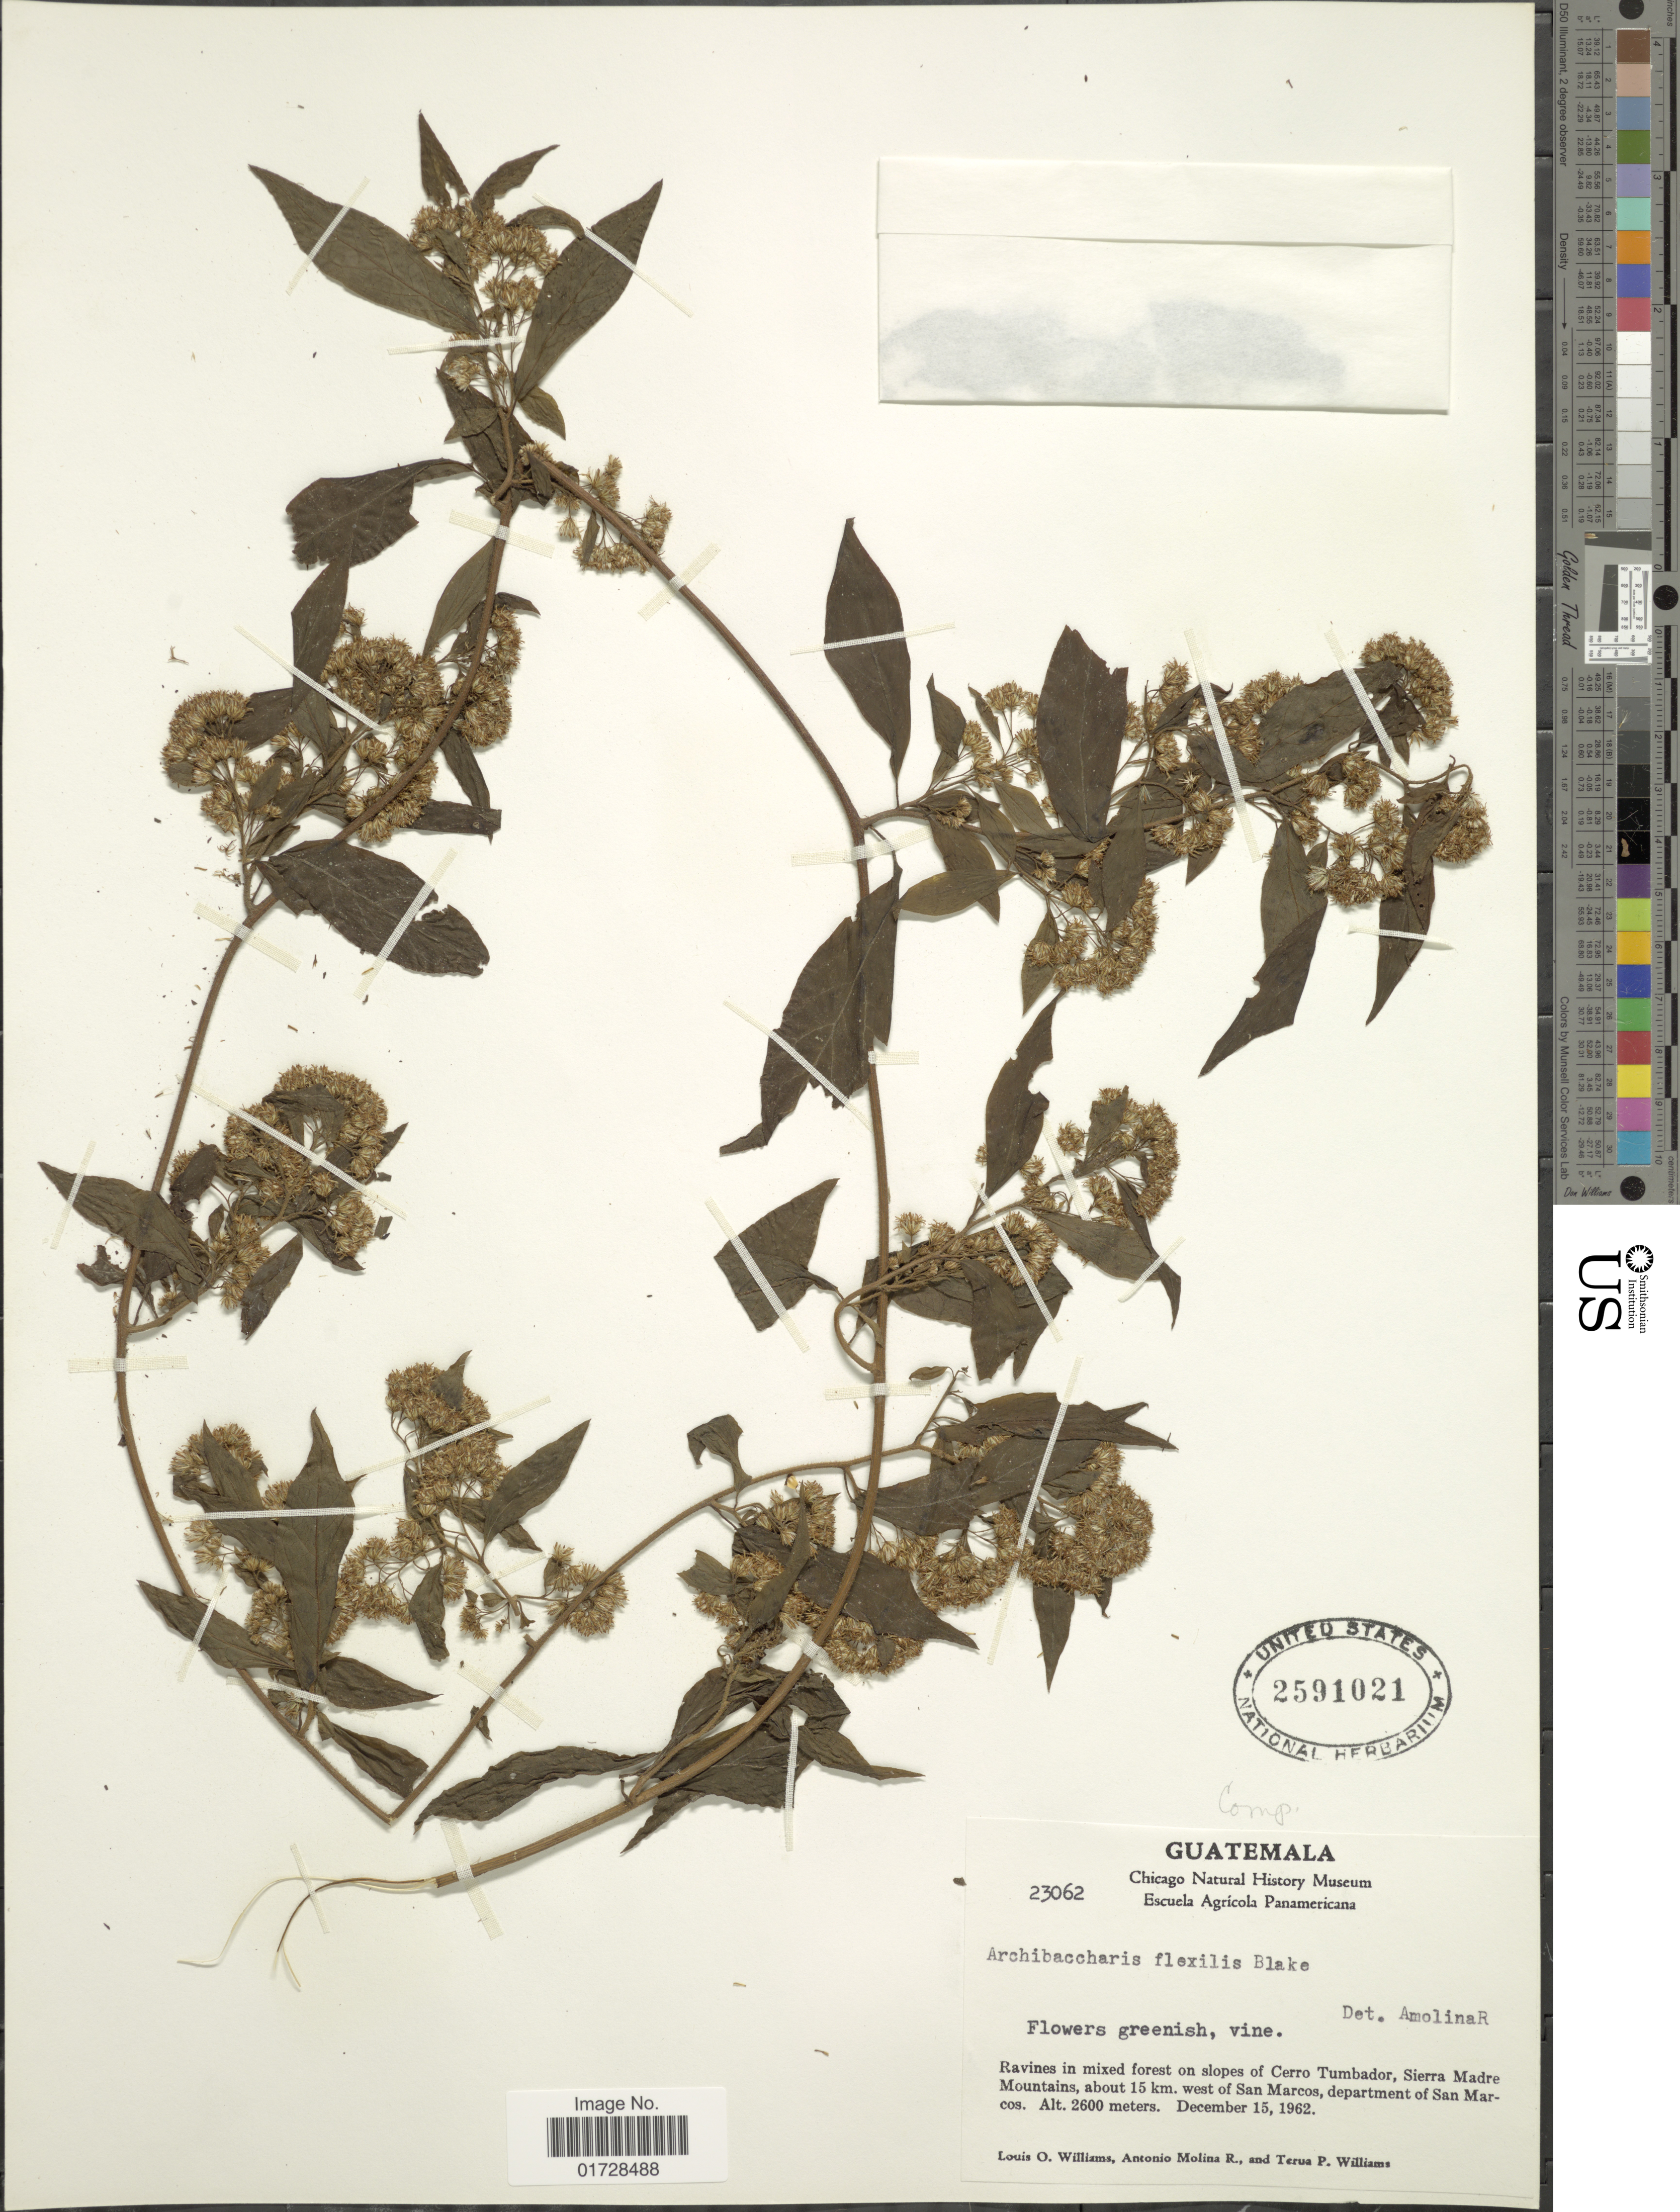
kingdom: Plantae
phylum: Tracheophyta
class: Magnoliopsida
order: Asterales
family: Asteraceae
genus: Archibaccharis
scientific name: Archibaccharis flexilis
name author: (S.F. Blake) S.F. Blake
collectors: L. O. Williams, A. Molina R. & T. P. Williams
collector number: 23062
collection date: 1962-12-15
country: Guatemala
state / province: San Marcos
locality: On slopes of Cerro Tumbador, Sierra Madre Mountains, about 15 km west of San Marcos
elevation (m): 2600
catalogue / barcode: US 2591021